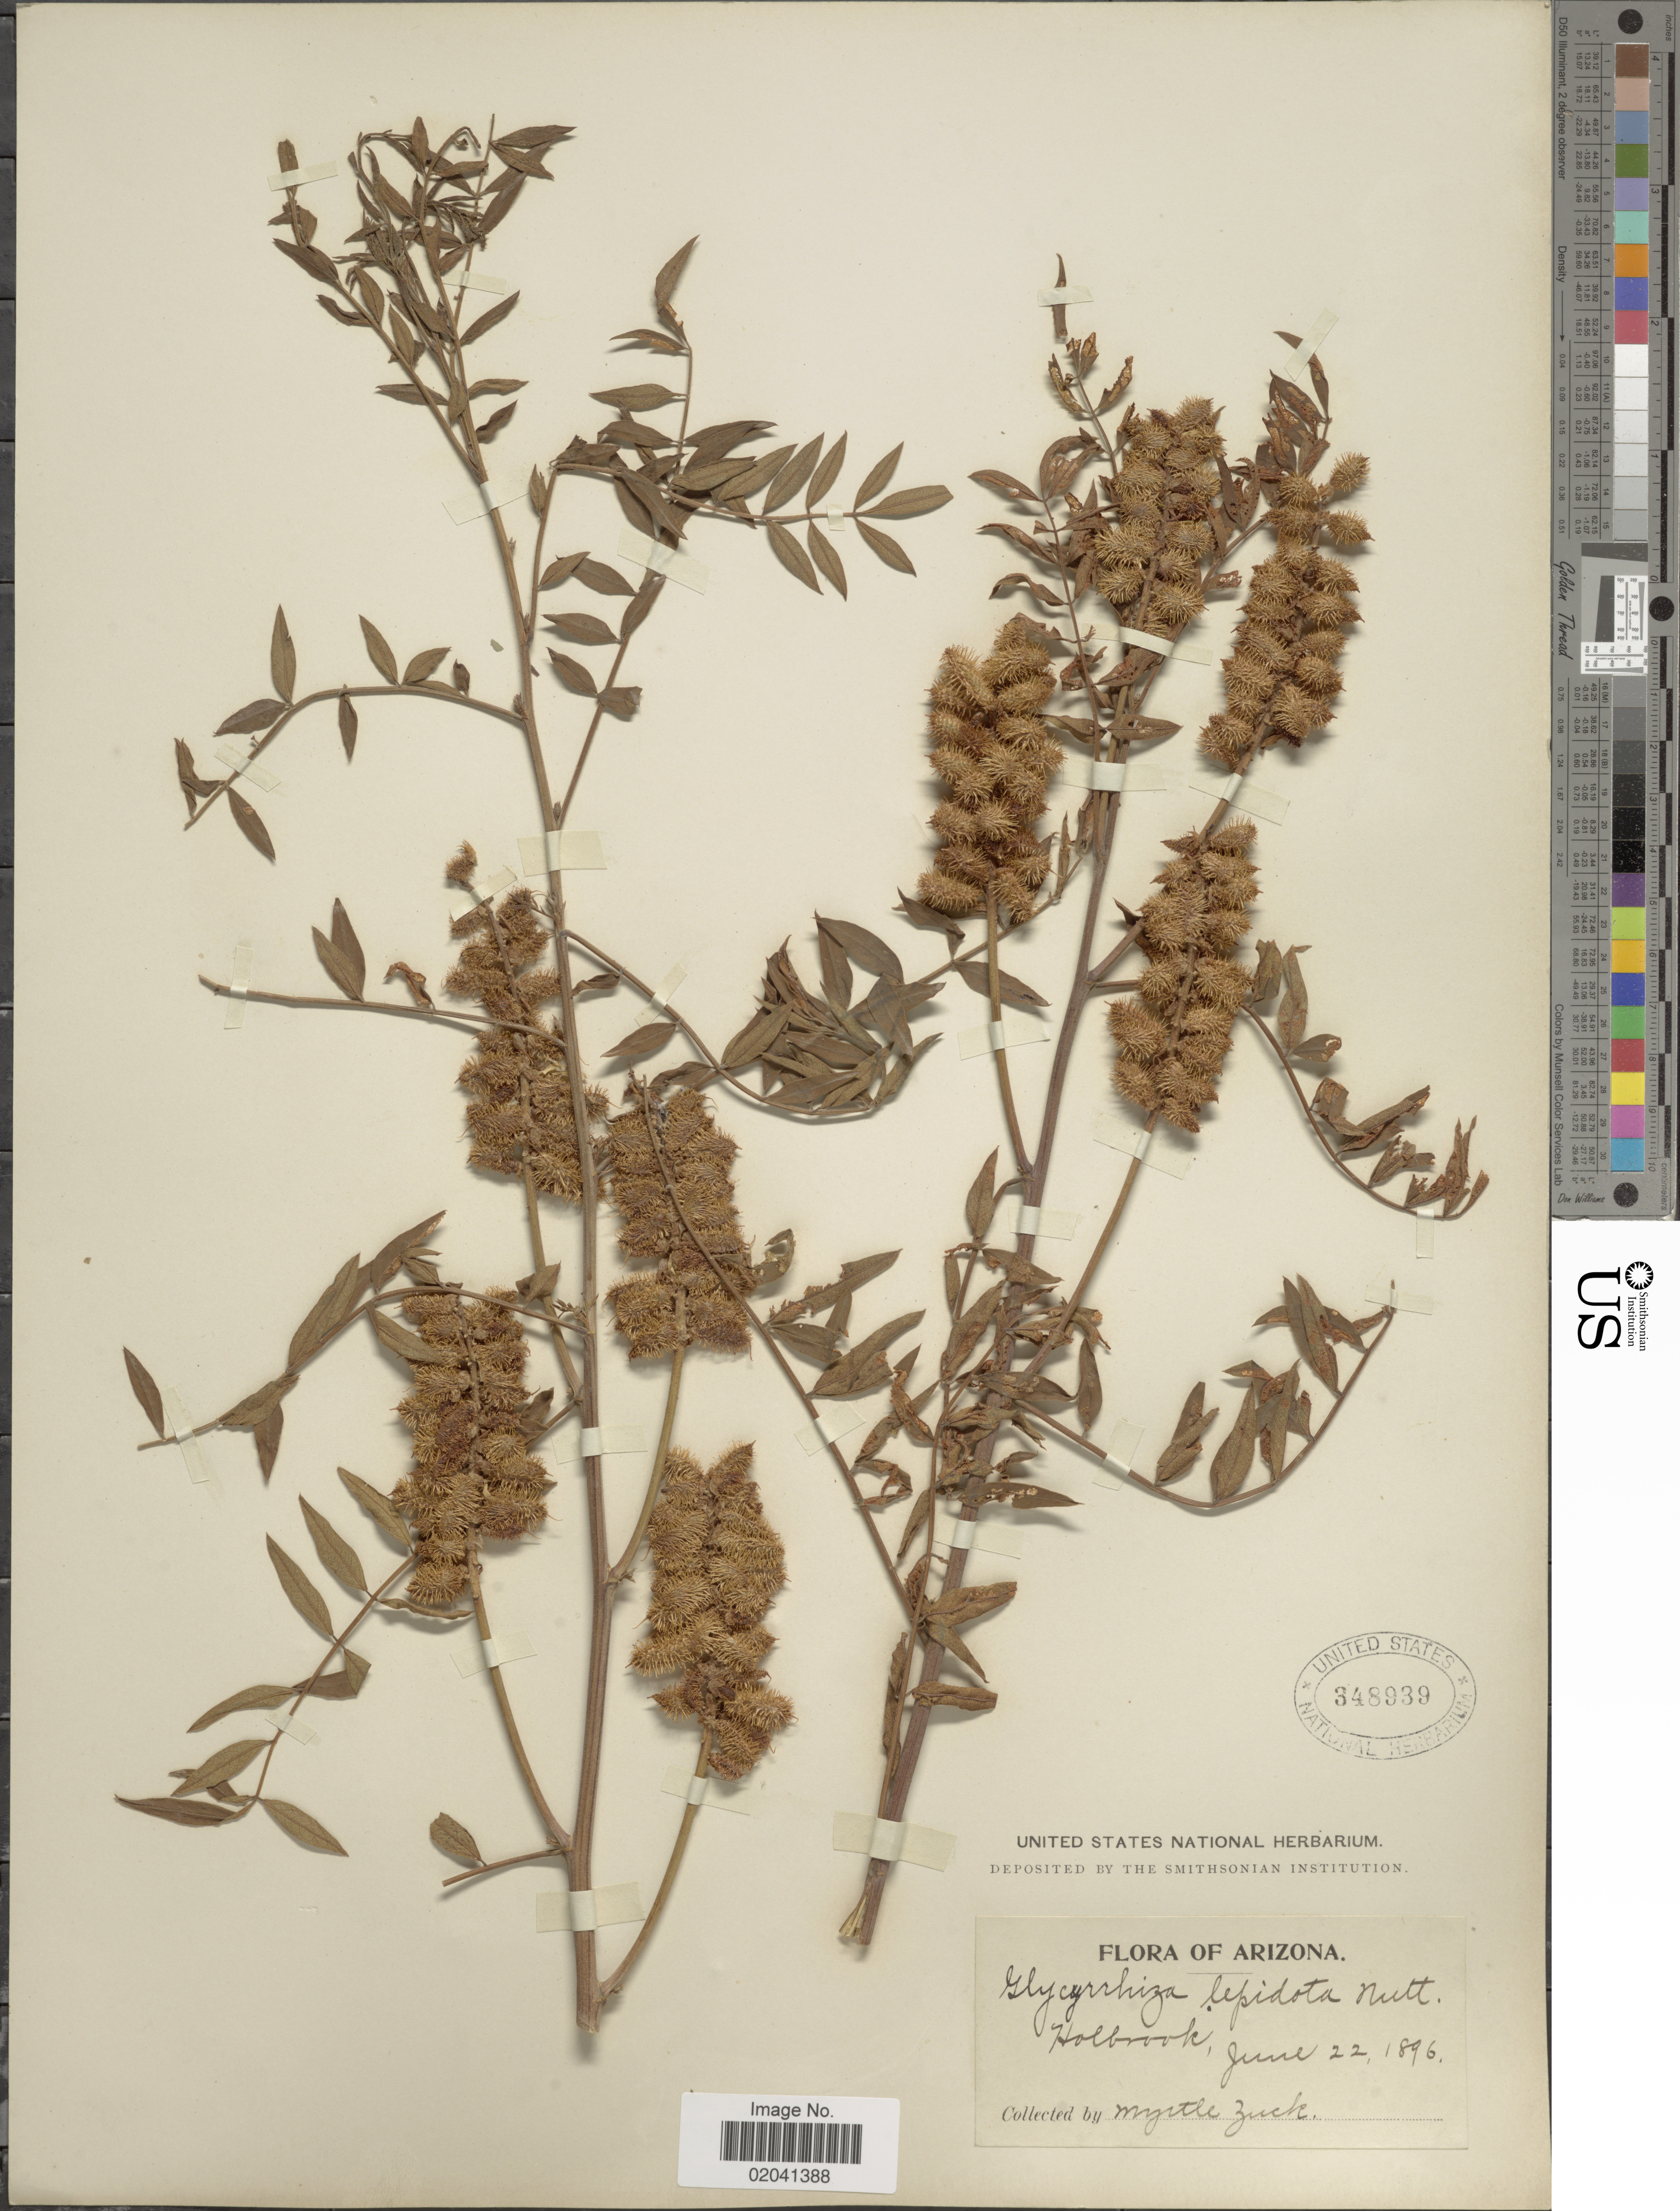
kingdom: Plantae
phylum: Tracheophyta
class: Magnoliopsida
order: Fabales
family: Fabaceae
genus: Glycyrrhiza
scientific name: Glycyrrhiza lepidota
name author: Pursh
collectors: M. Zuck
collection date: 1896-06-22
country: United States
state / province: Arizona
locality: Holbrook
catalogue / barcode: US 348939